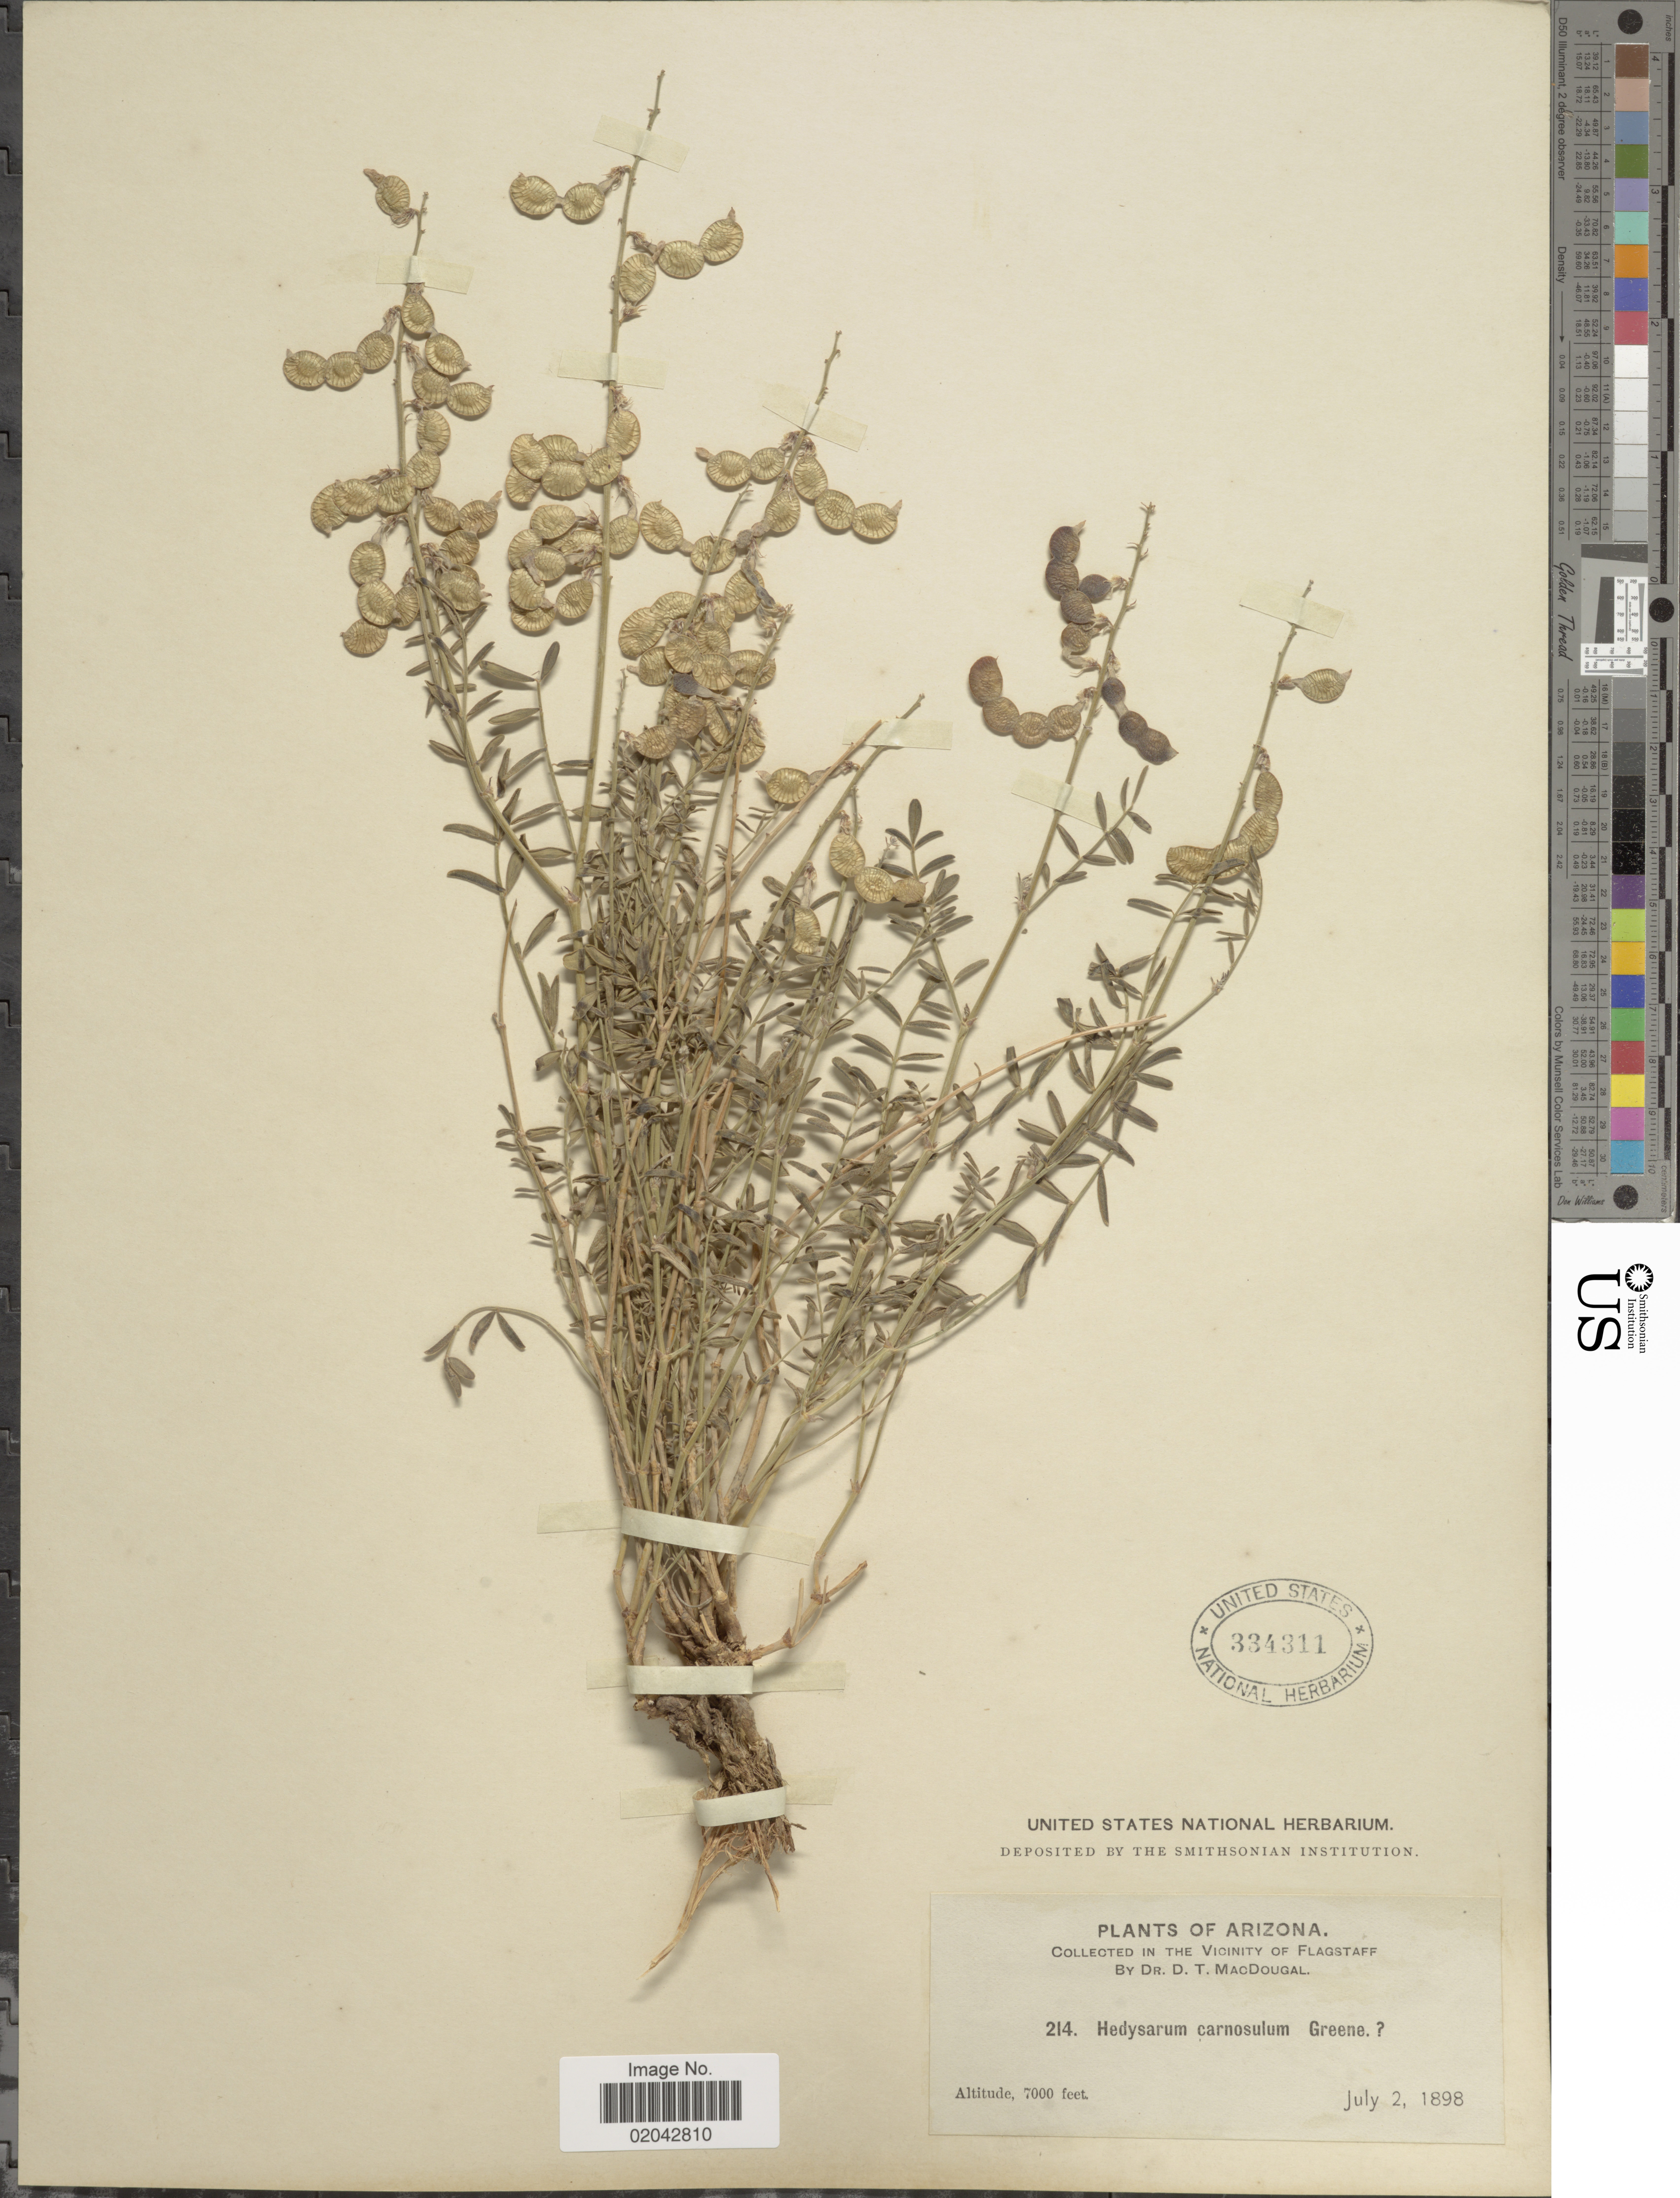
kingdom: Plantae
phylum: Tracheophyta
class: Magnoliopsida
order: Fabales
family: Fabaceae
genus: Hedysarum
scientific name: Hedysarum pabulare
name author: A. Nelson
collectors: D. T. MacDougal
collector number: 214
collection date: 1898-07-02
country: United States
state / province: Arizona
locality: In the vicinity of Flagstaff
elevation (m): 2134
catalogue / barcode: US 334311